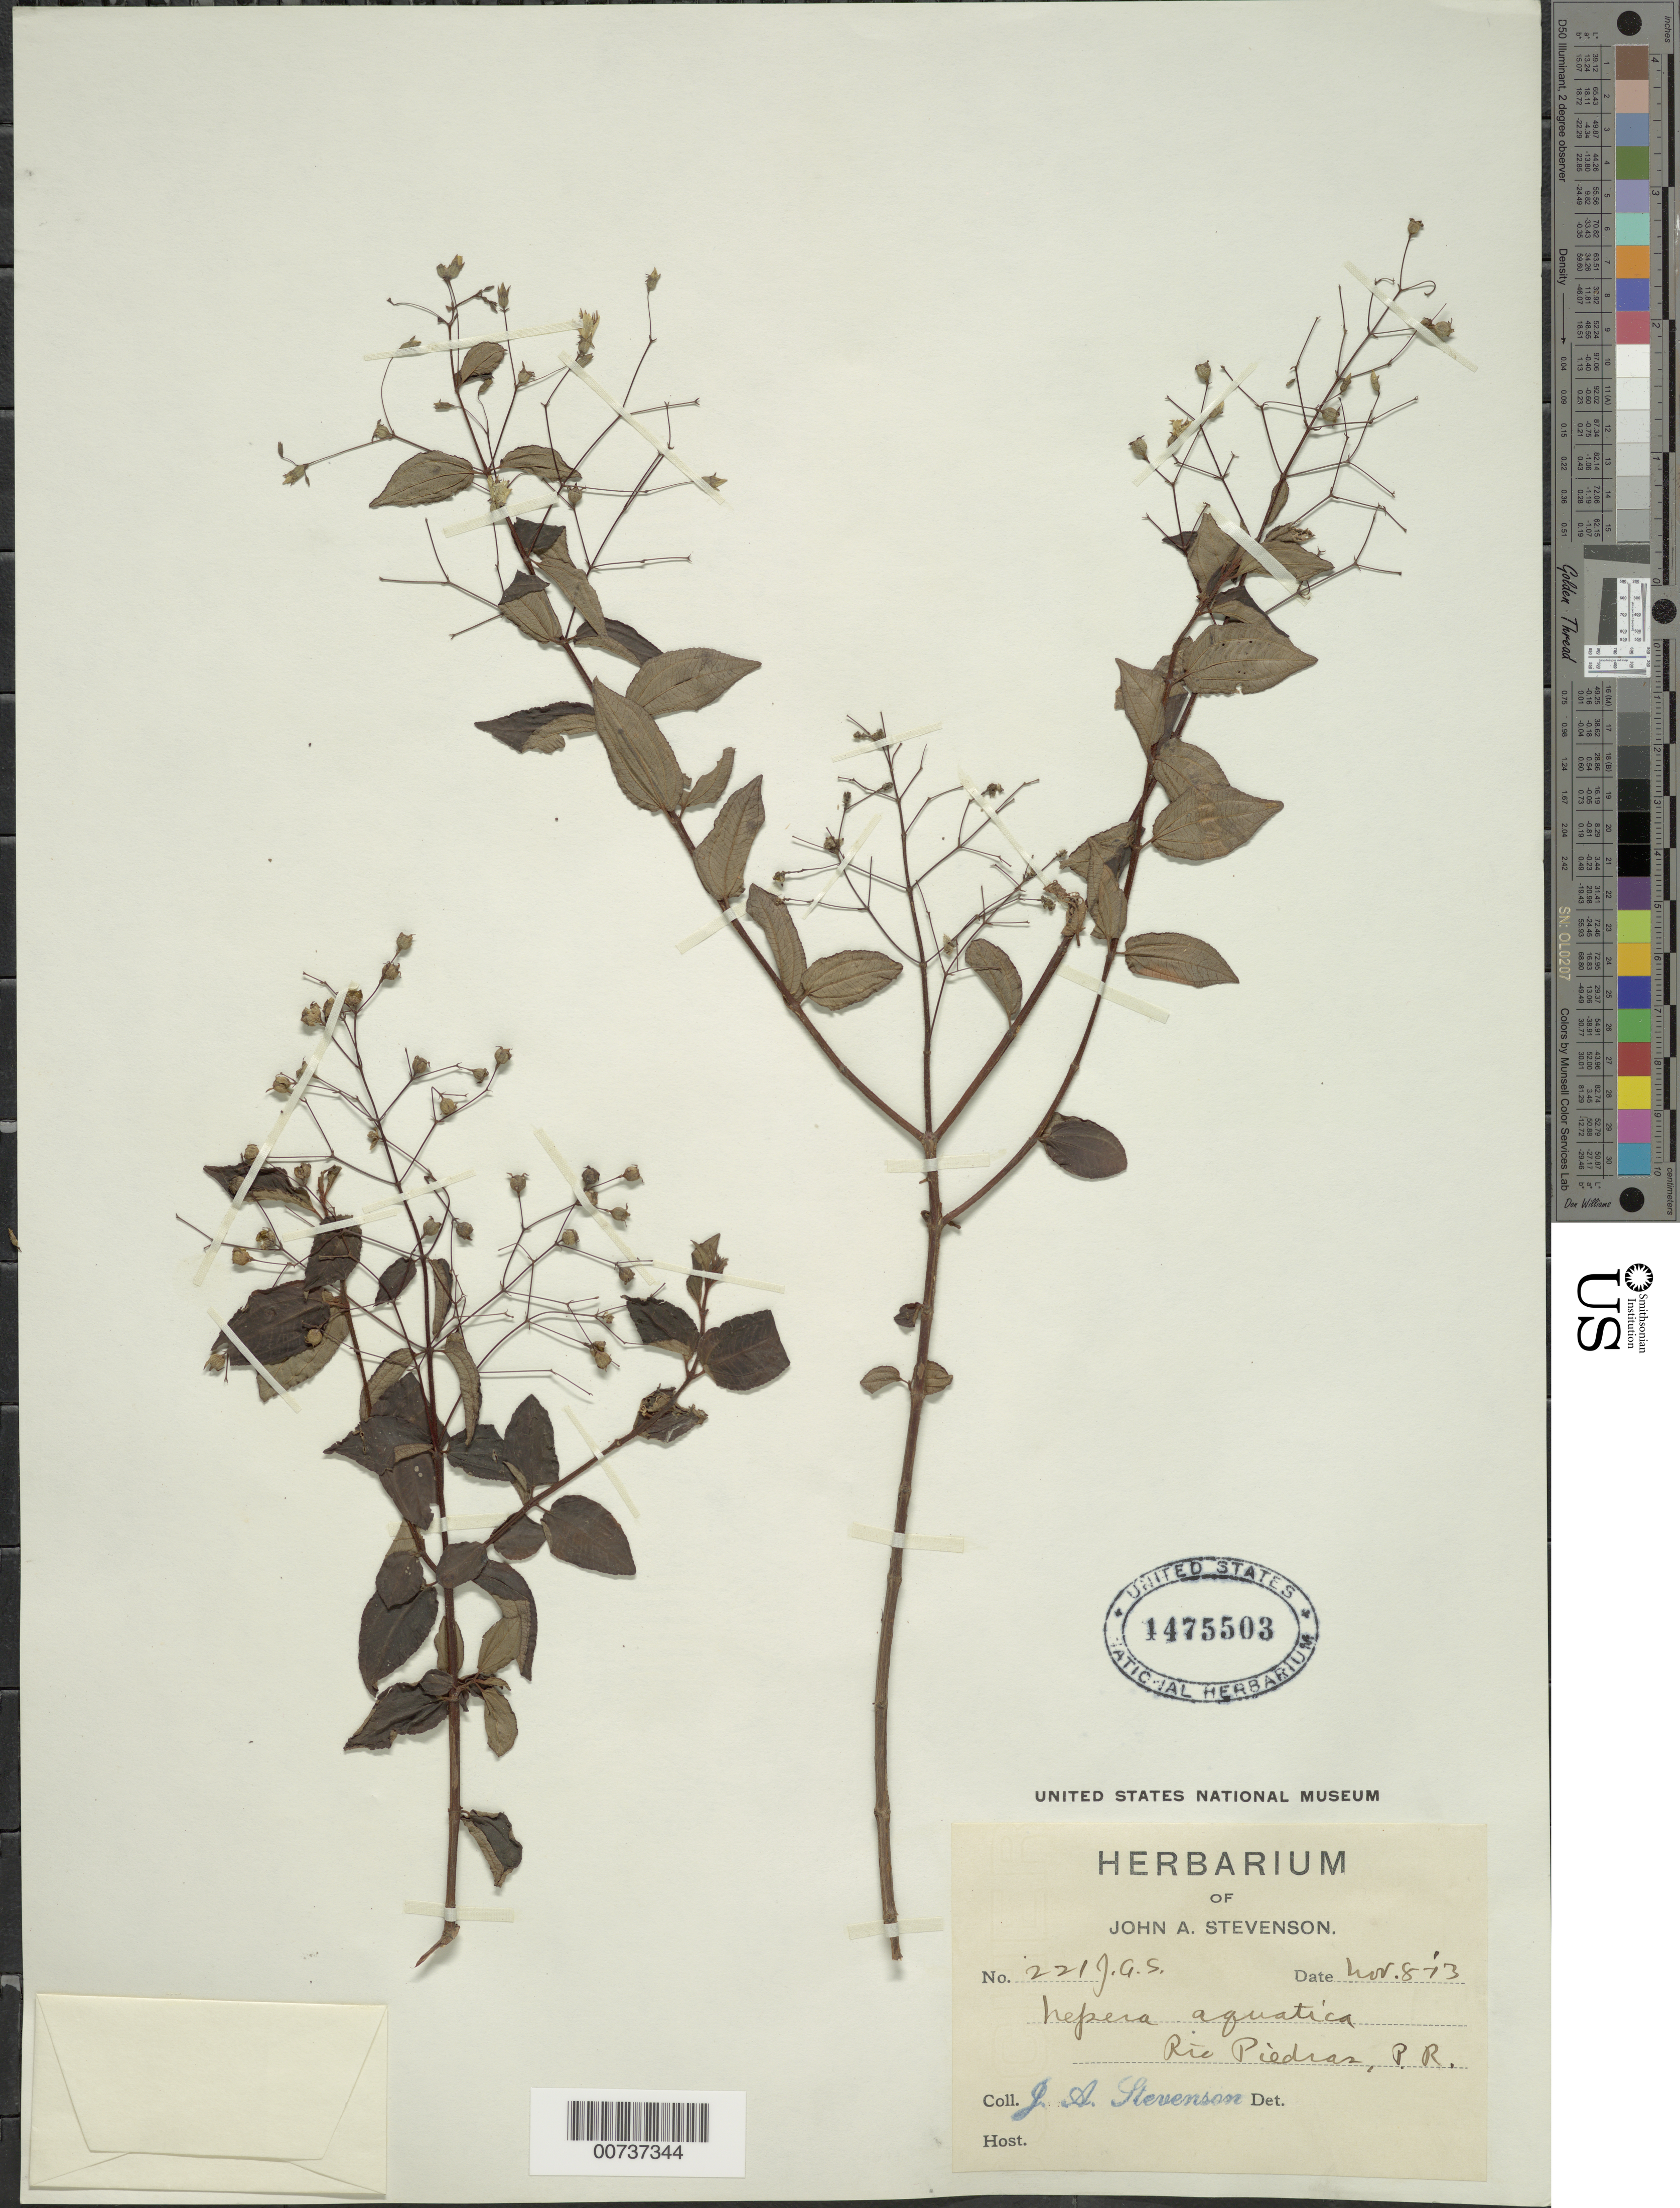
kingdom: Plantae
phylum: Tracheophyta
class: Magnoliopsida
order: Myrtales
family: Melastomataceae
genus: Nepsera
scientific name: Nepsera aquatica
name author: (Aubl.) Naudin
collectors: J. Stevenson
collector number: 221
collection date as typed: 08 Nov 1913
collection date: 1913-11-08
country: Puerto Rico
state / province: San Juan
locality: Rio Piedras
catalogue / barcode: US 1475503